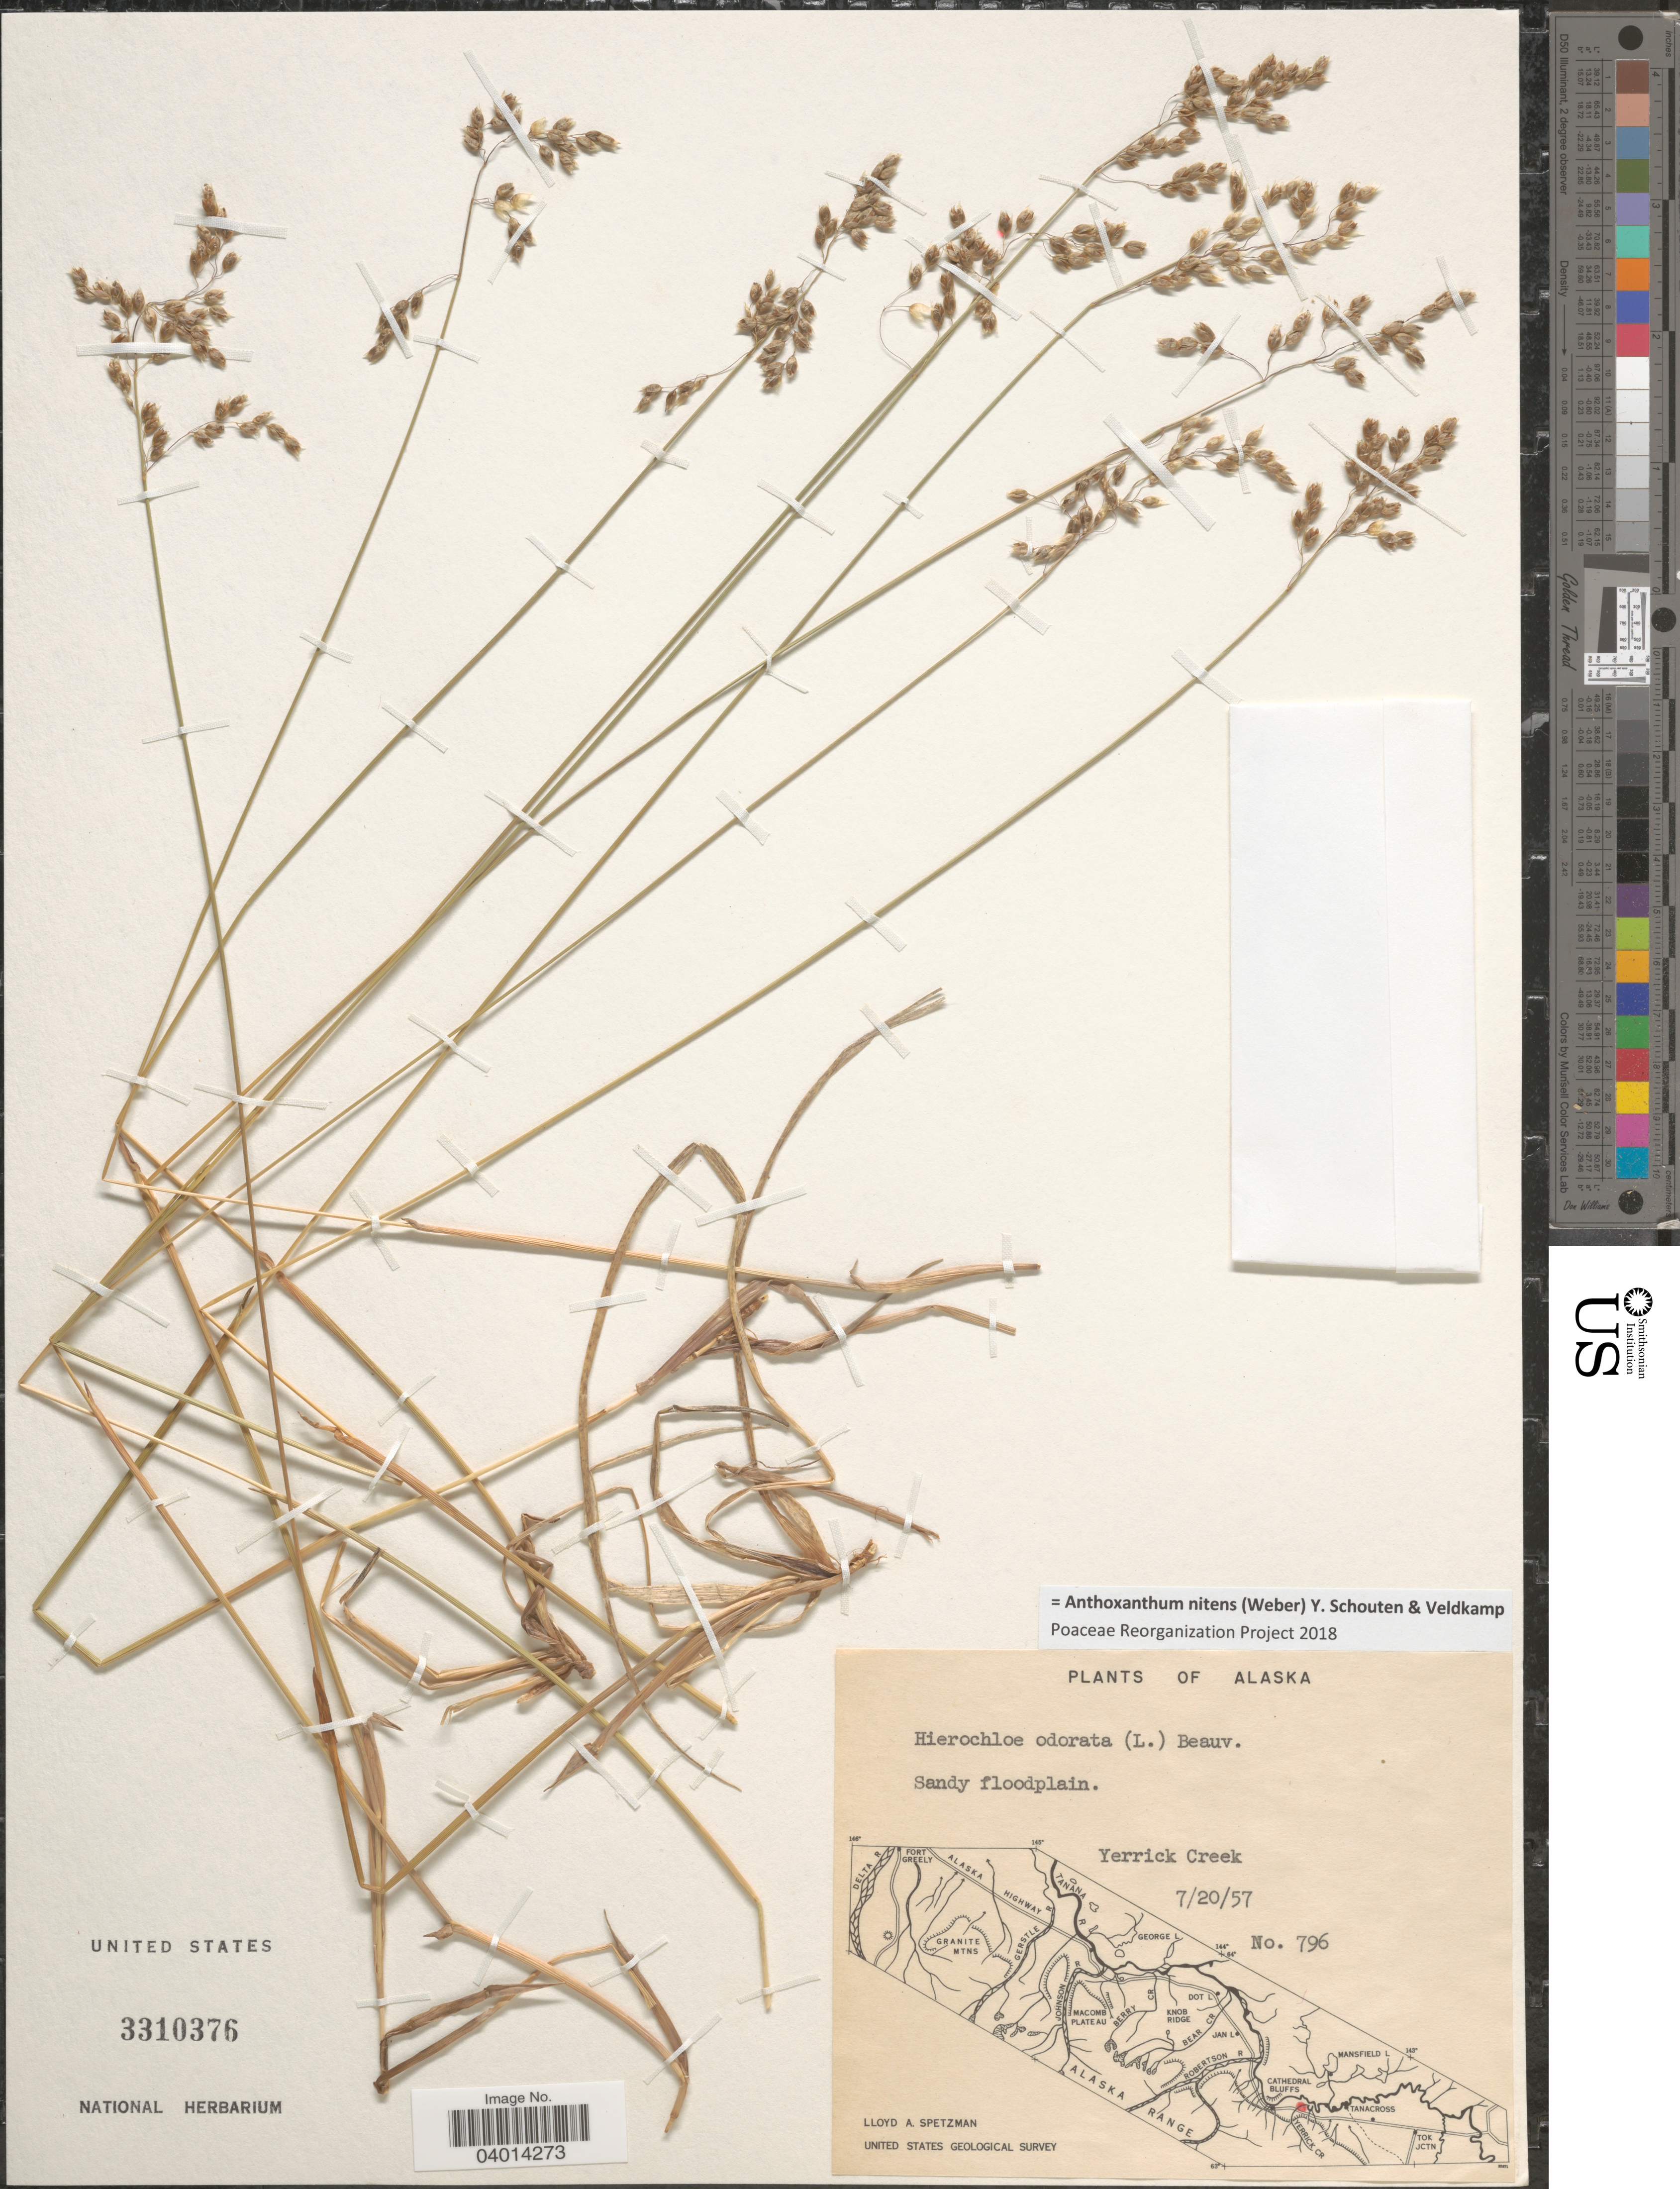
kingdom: Plantae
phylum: Tracheophyta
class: Liliopsida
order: Poales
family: Poaceae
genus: Anthoxanthum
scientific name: Anthoxanthum nitens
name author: (G.H. Weber) R.T.A. Schouten & Veldkamp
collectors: L. Spetzman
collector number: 796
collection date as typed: Transcribed d/m/y: 20/7/57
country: United States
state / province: Alaska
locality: Yerrick Creek.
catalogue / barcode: US 3310376